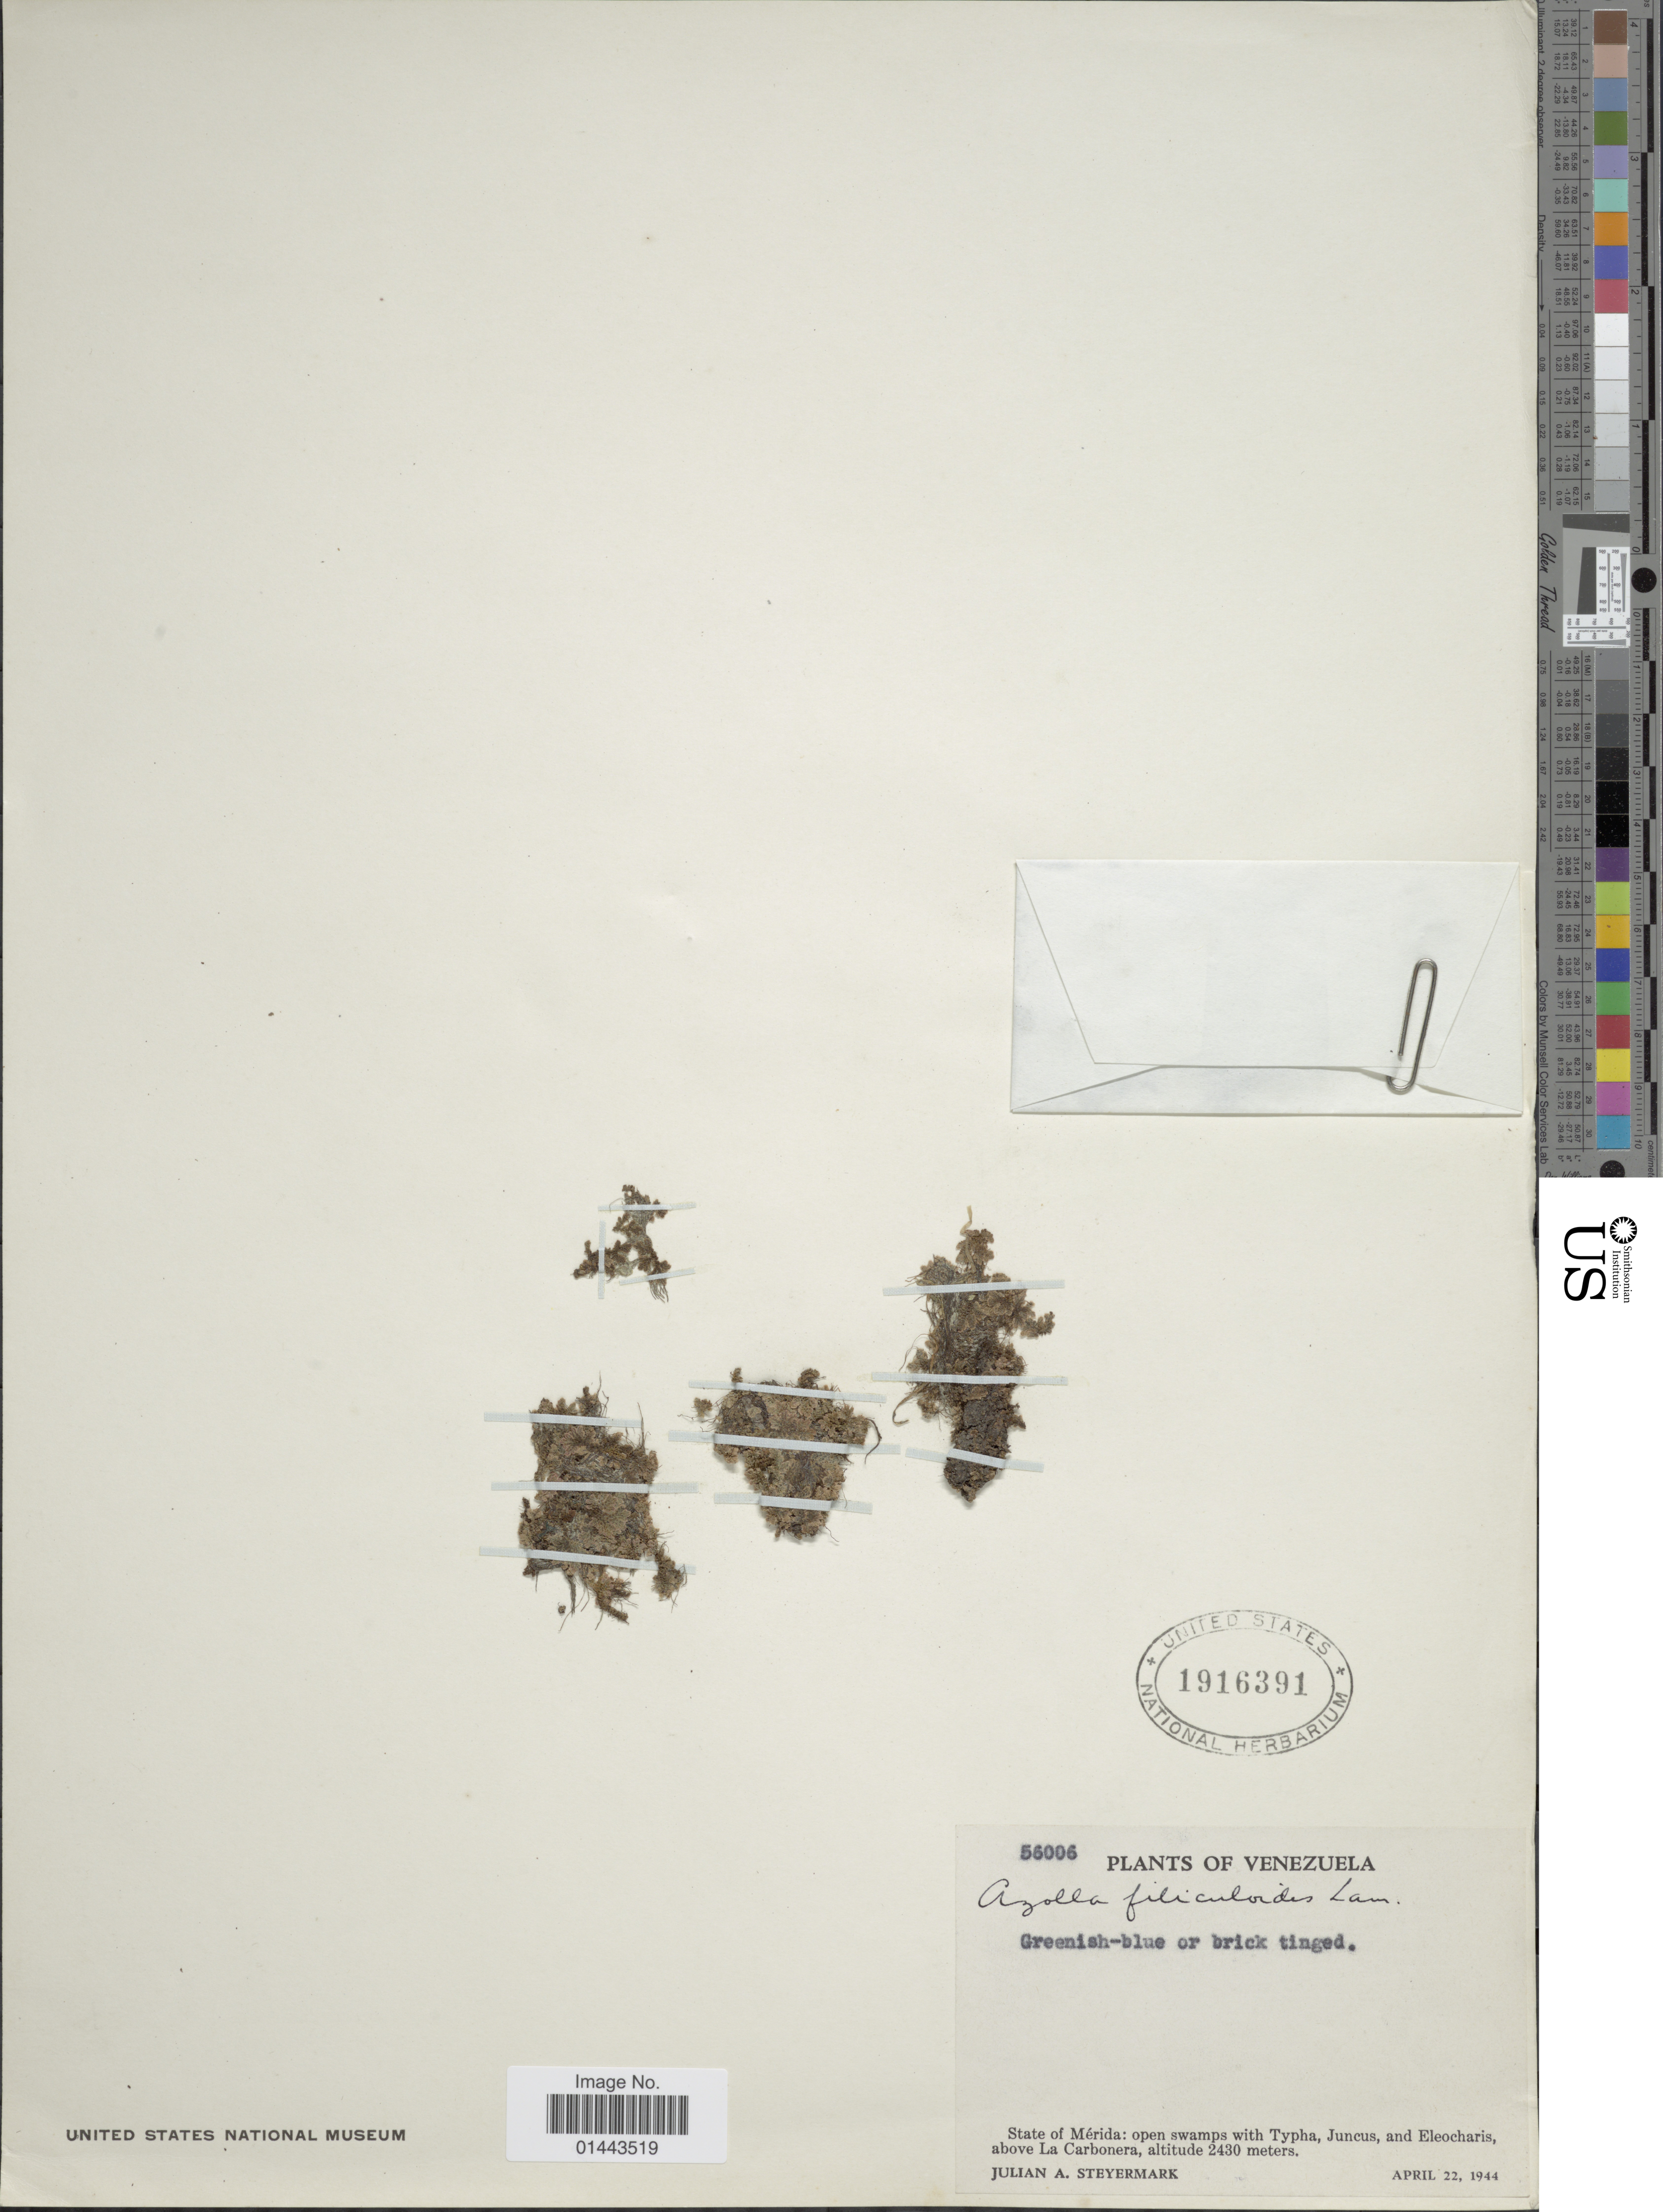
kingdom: Plantae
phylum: Tracheophyta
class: Polypodiopsida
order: Salviniales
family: Salviniaceae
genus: Azolla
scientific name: Azolla filiculoides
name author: Lam.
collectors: J. Steyermark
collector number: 56006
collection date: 1944-04-22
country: Venezuela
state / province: Mérida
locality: Open wamps, above La Carbonera.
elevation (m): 2430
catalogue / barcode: US 1916391